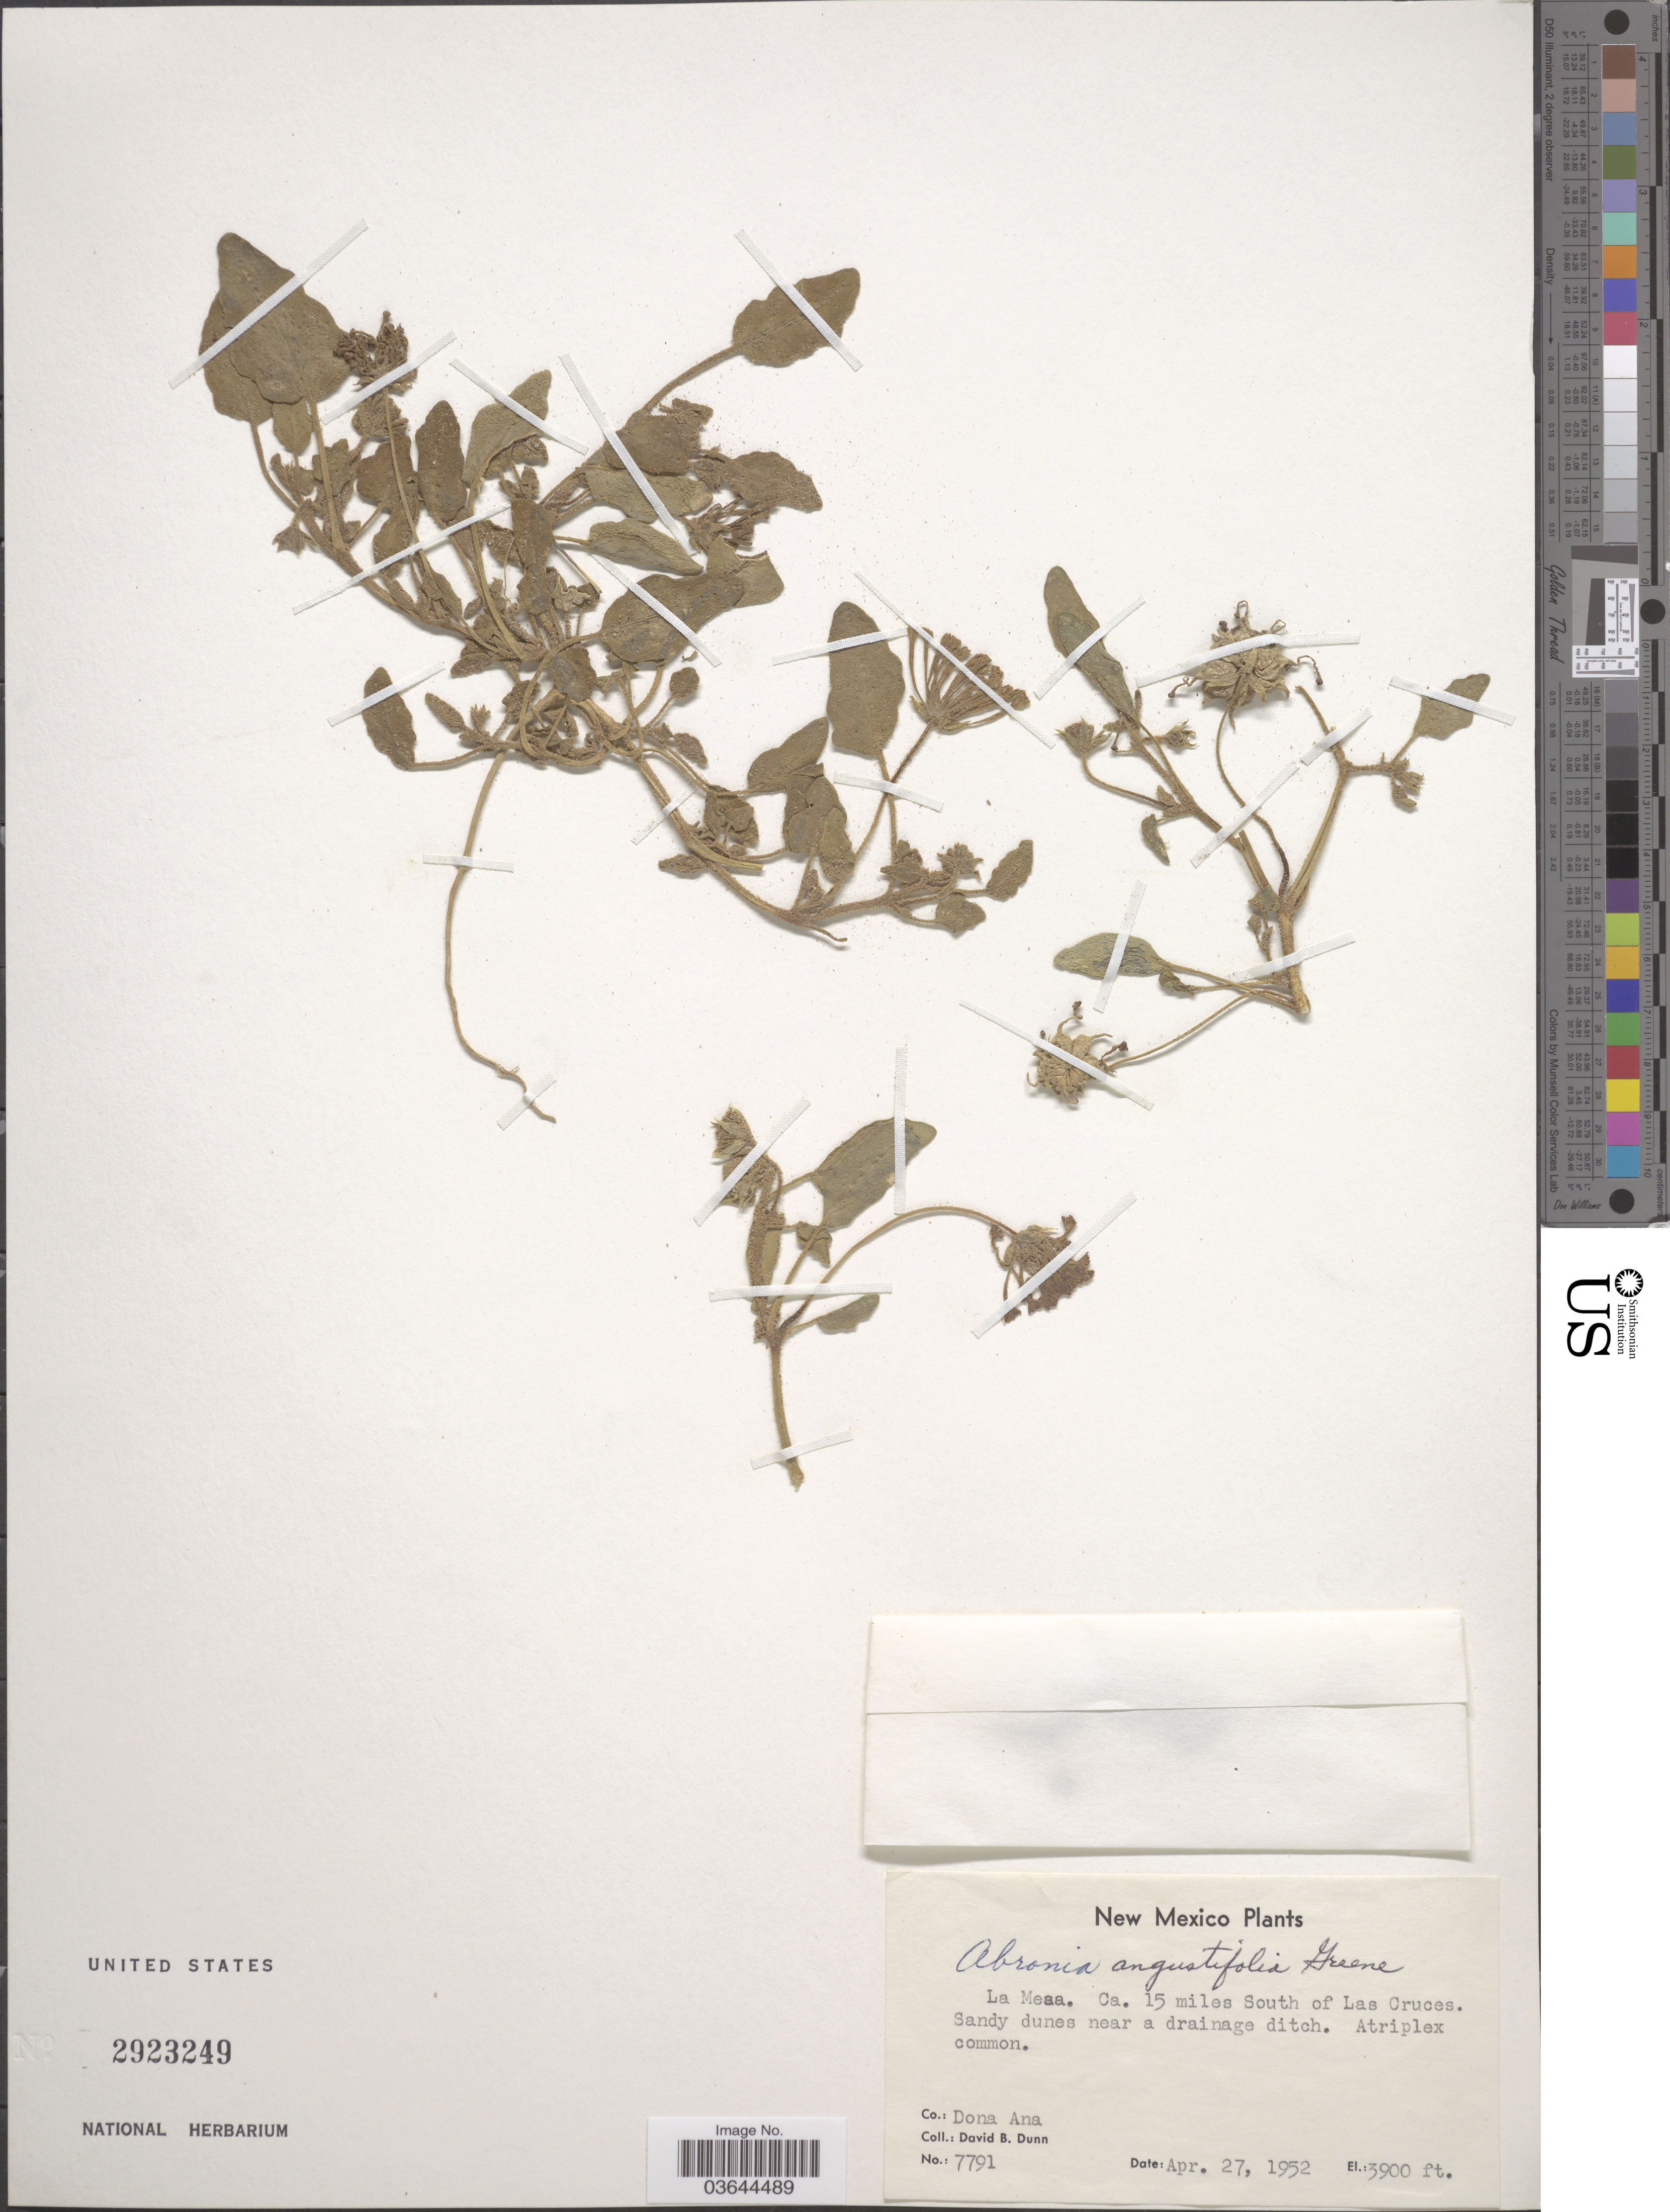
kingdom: Plantae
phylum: Tracheophyta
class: Magnoliopsida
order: Caryophyllales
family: Nyctaginaceae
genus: Abronia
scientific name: Abronia angustifolia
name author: Greene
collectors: D. B. Dunn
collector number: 7791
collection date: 1952-04-27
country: United States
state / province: New Mexico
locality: La Mesa. Ca. 15 miles South of Las Cruces. Co.: Dona Ana.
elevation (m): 1189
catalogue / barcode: US 2923249